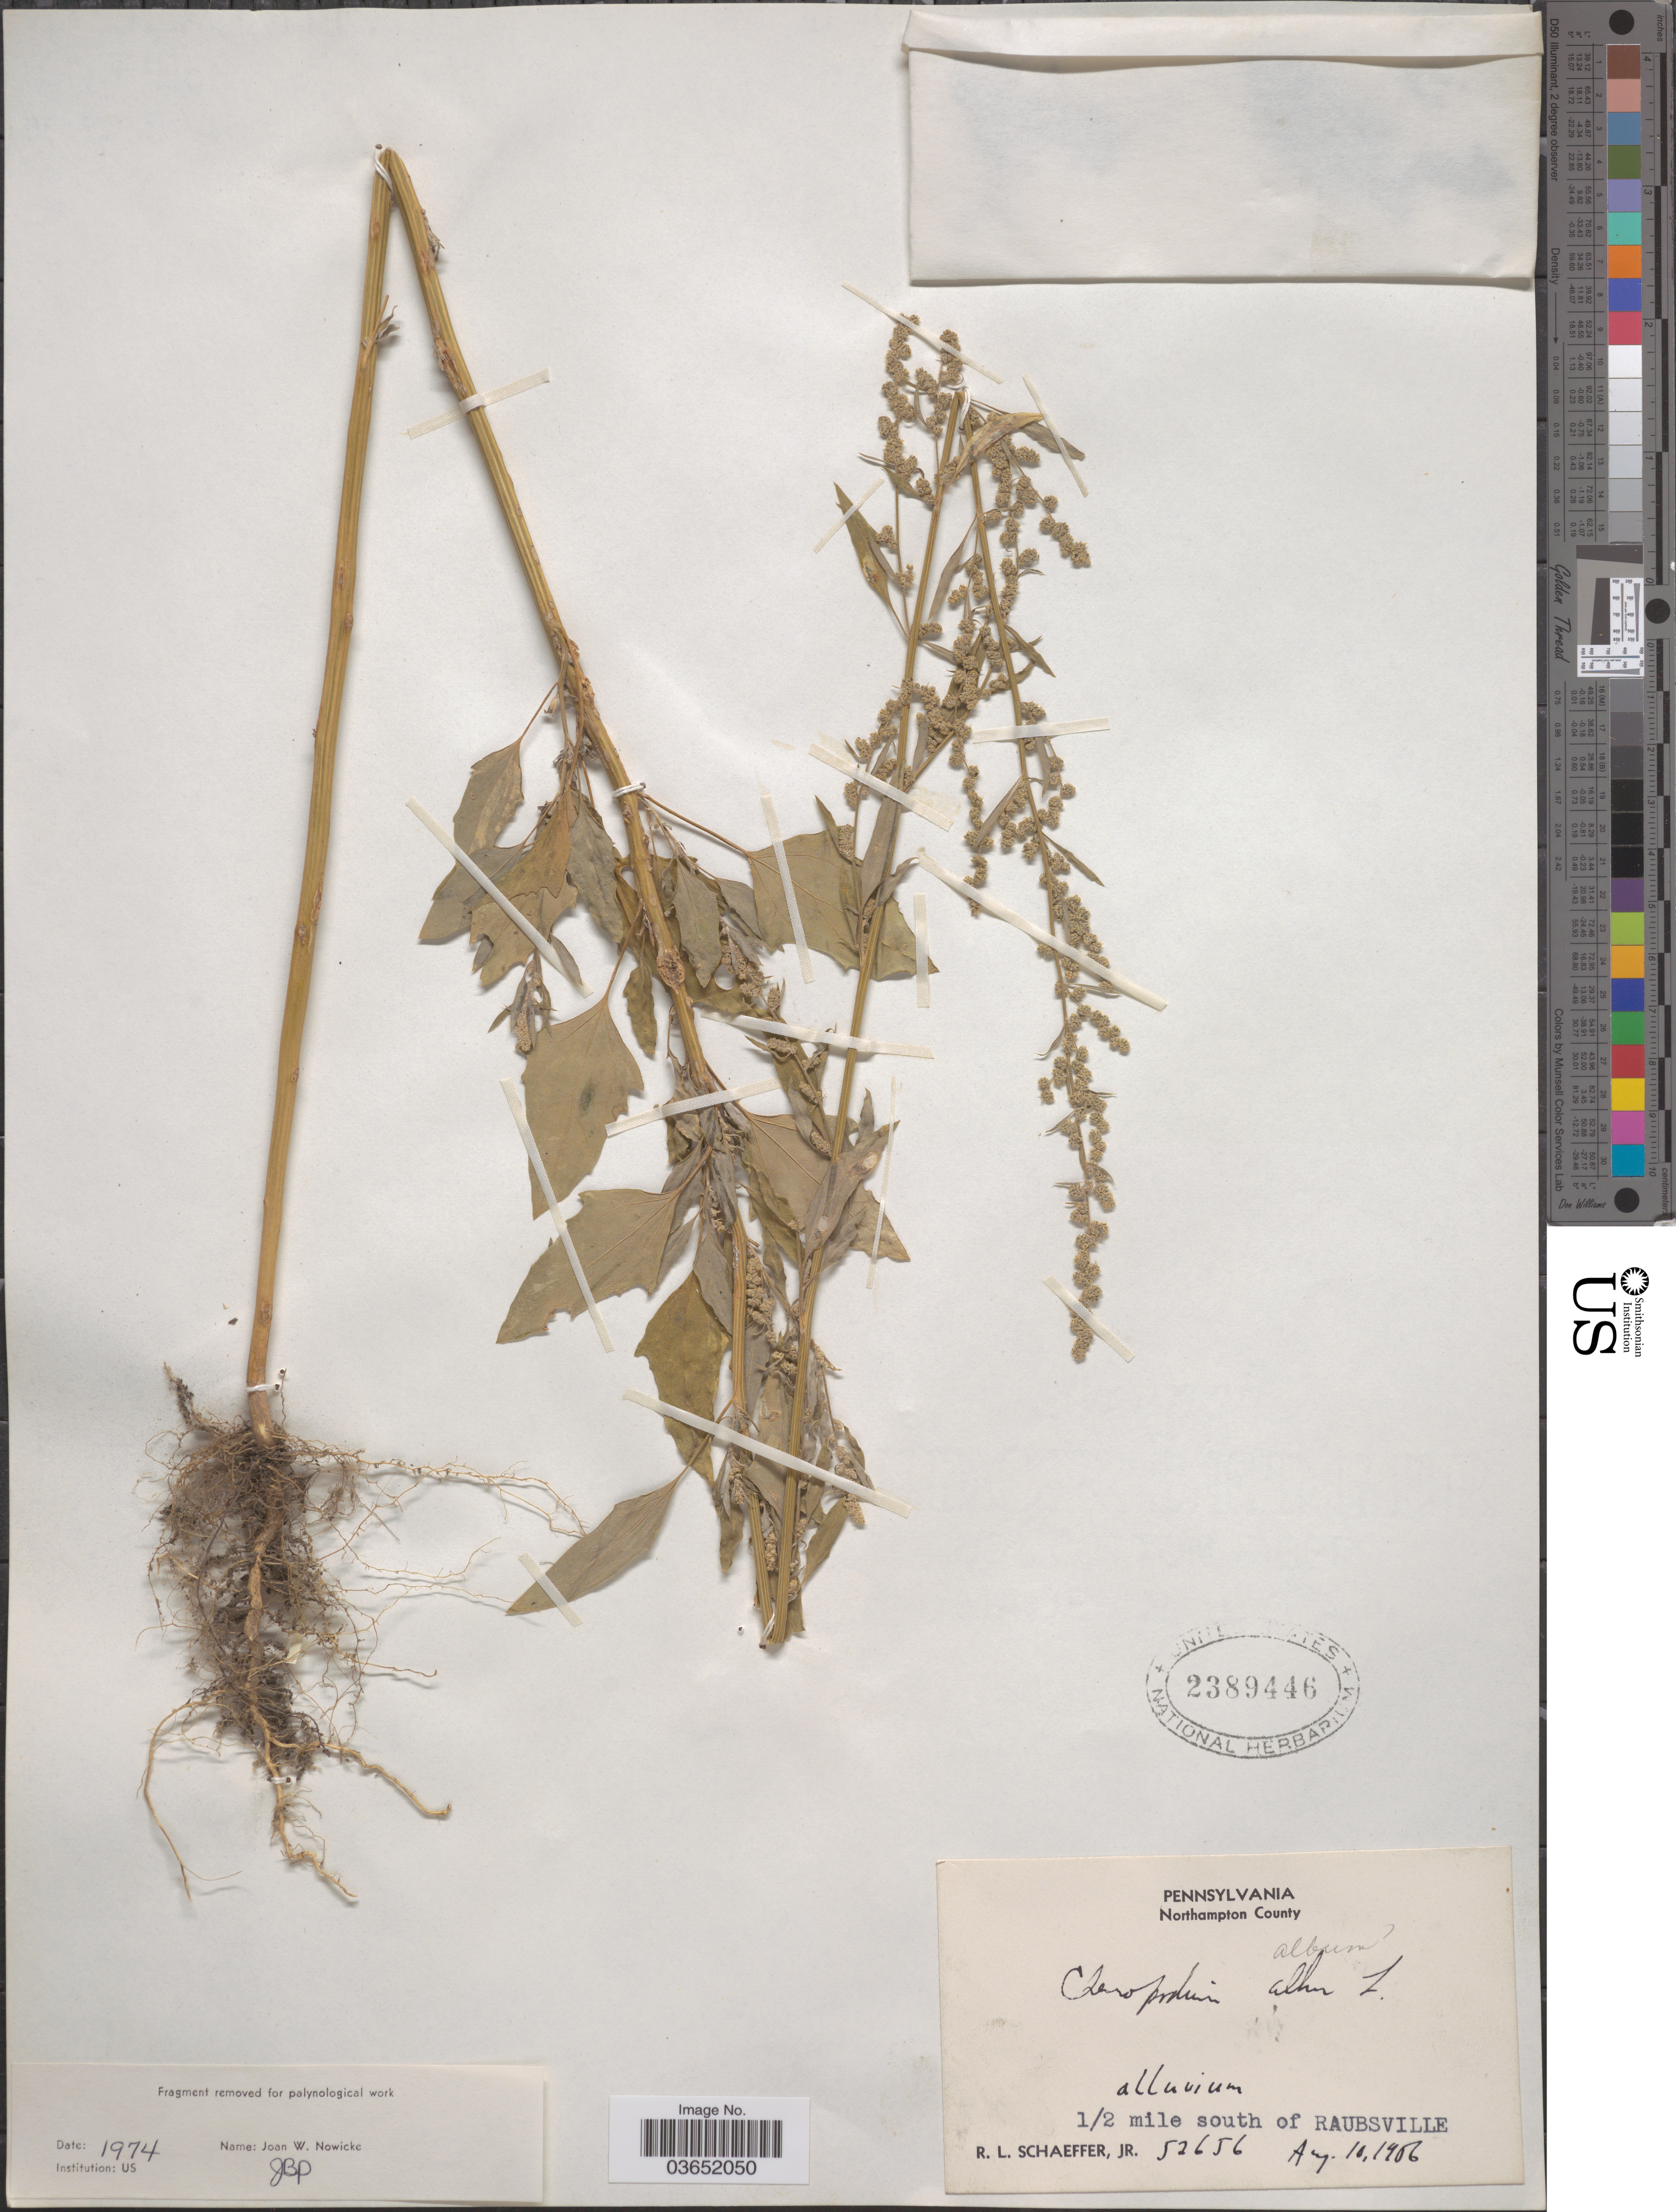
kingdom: Plantae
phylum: Tracheophyta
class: Magnoliopsida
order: Caryophyllales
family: Amaranthaceae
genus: Chenopodium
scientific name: Chenopodium album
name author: L.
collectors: R. L. Schaeffer Jr.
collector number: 52656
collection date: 1906-08-10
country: United States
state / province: Pennsylvania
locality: Northampton County. ½ mile south of Raubsville.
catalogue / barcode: US 2389446